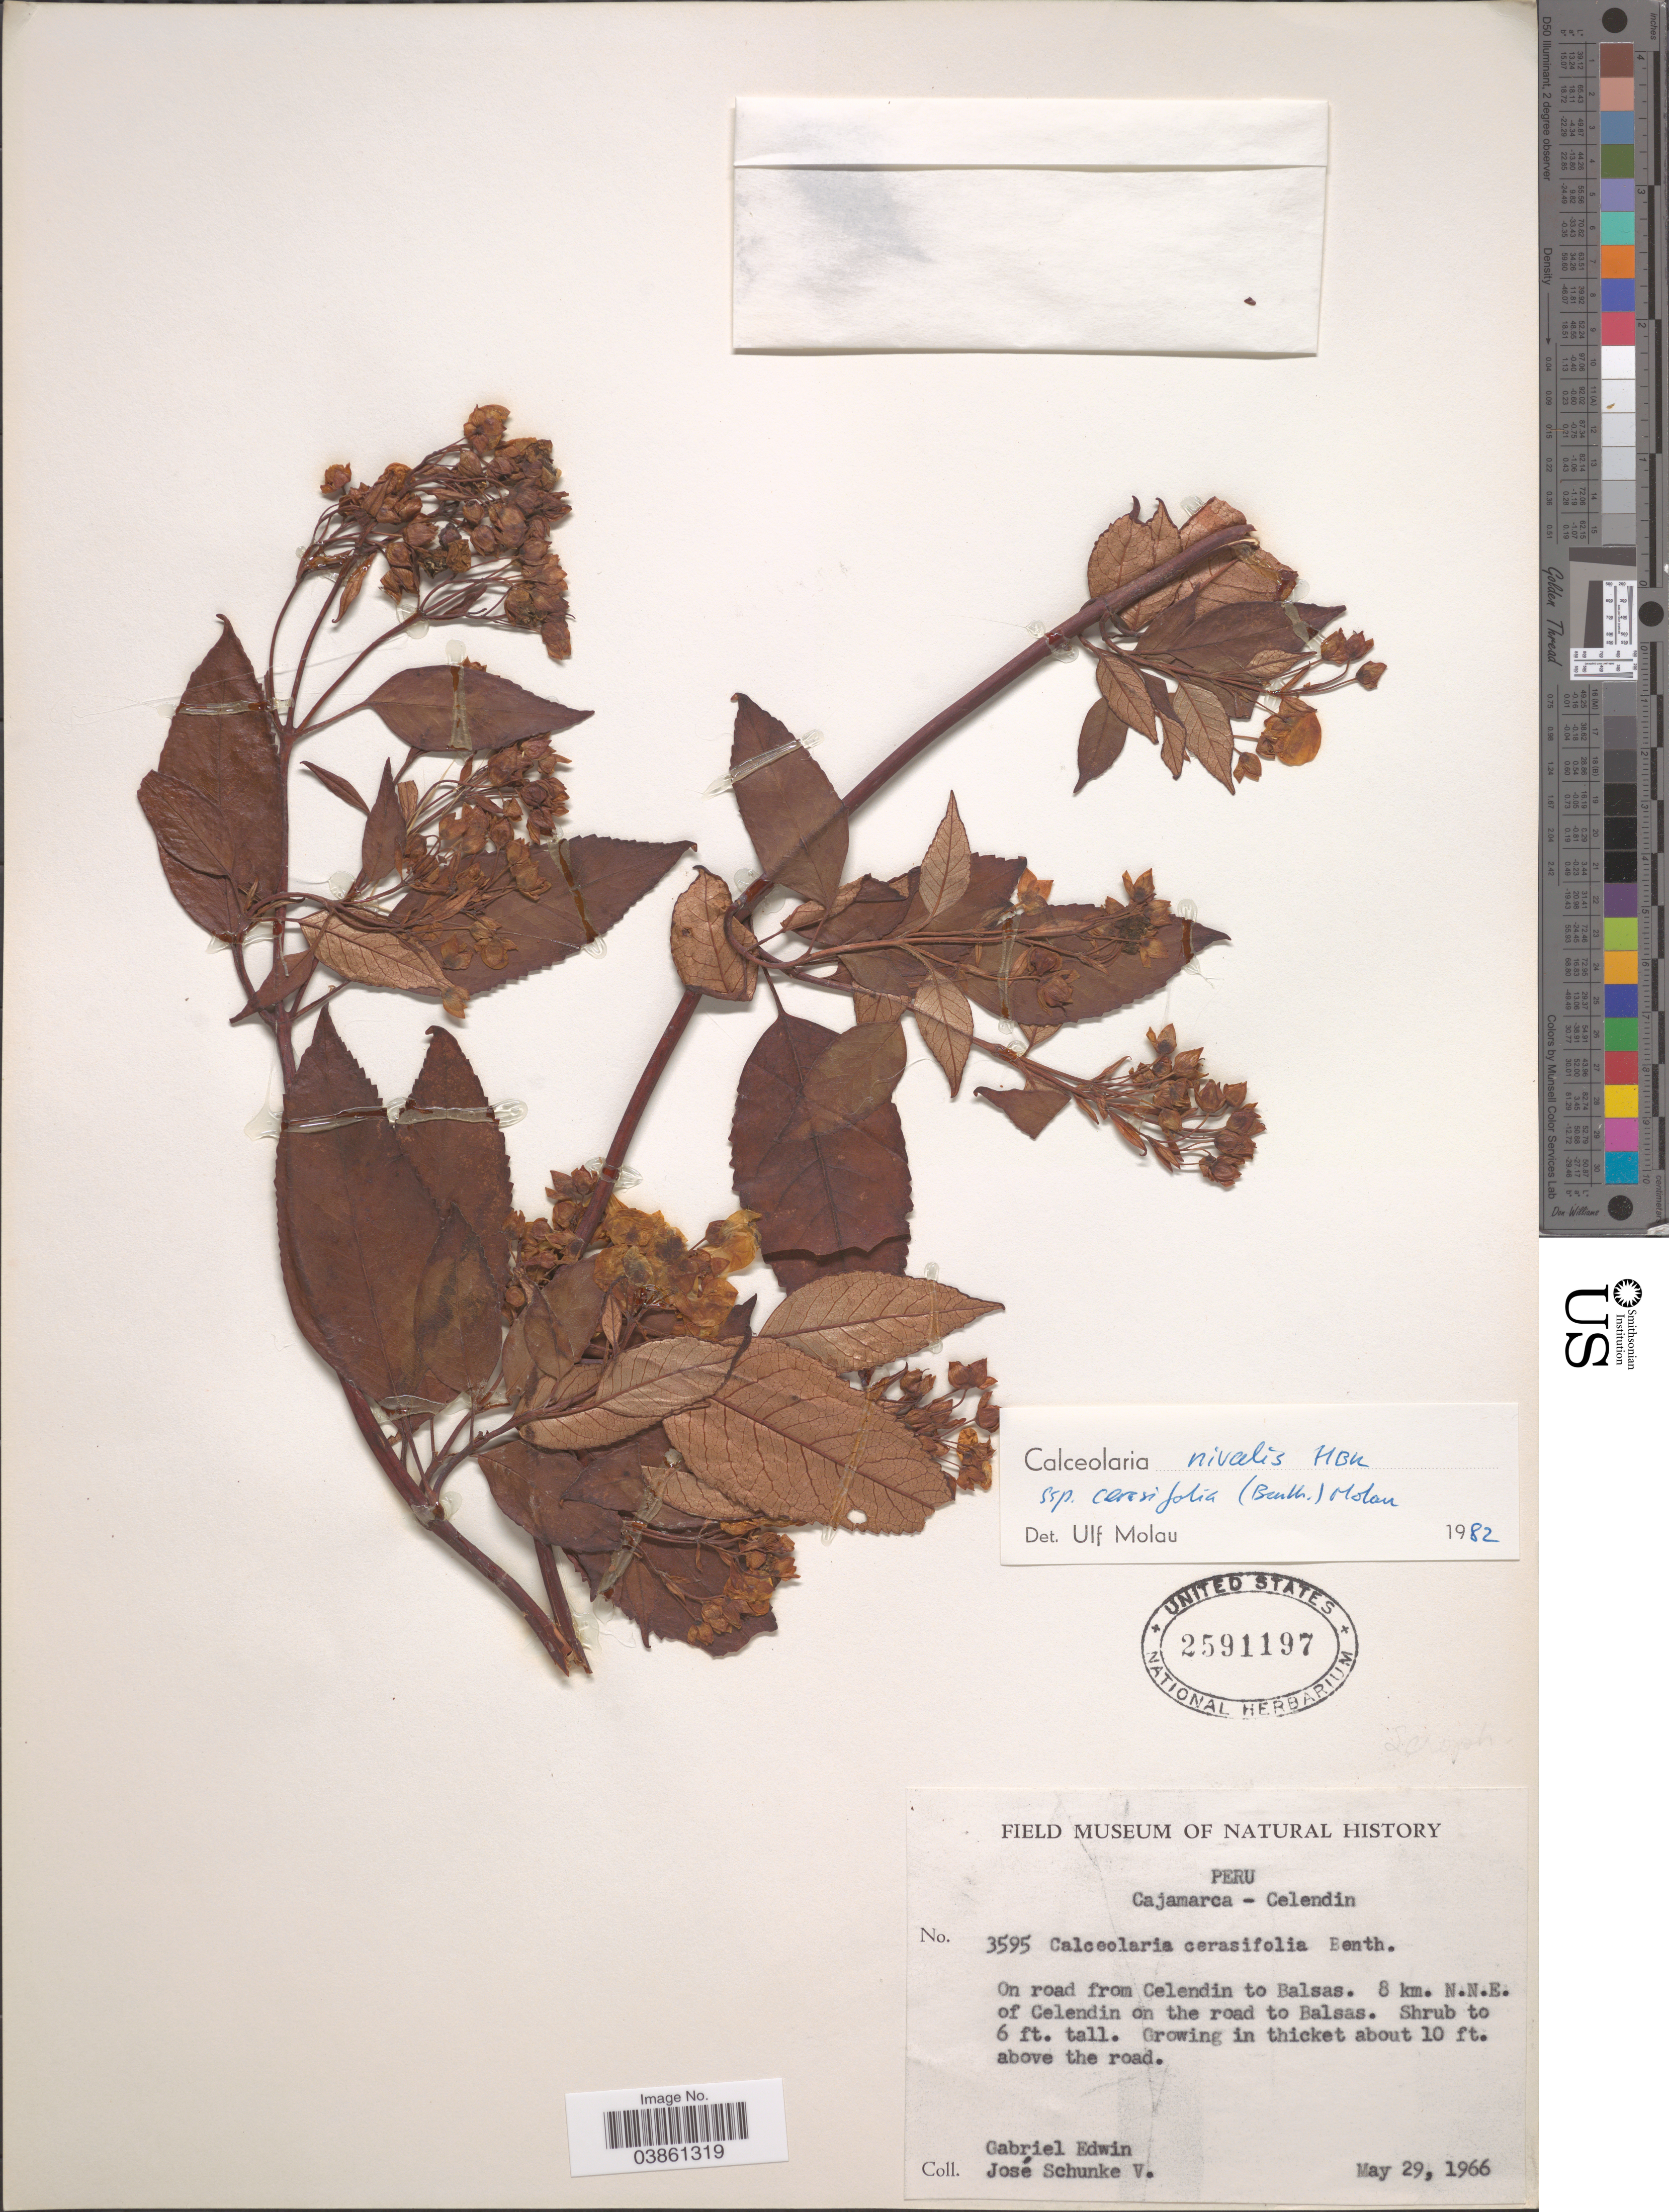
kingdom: Plantae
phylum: Tracheophyta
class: Magnoliopsida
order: Lamiales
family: Calceolariaceae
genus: Calceolaria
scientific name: Calceolaria nivalis subsp. cerasifolia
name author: (Benth.) Molau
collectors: G. Edwin & J. Schunke Vigo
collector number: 3595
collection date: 1966-05-29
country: Peru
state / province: Cajamarca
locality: Celendin. On road from Celendin to Balsas. 8 Km. N.N.E of Celendin on the road to Balsas. Woody vine in thicket along road.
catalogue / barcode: US 2591197